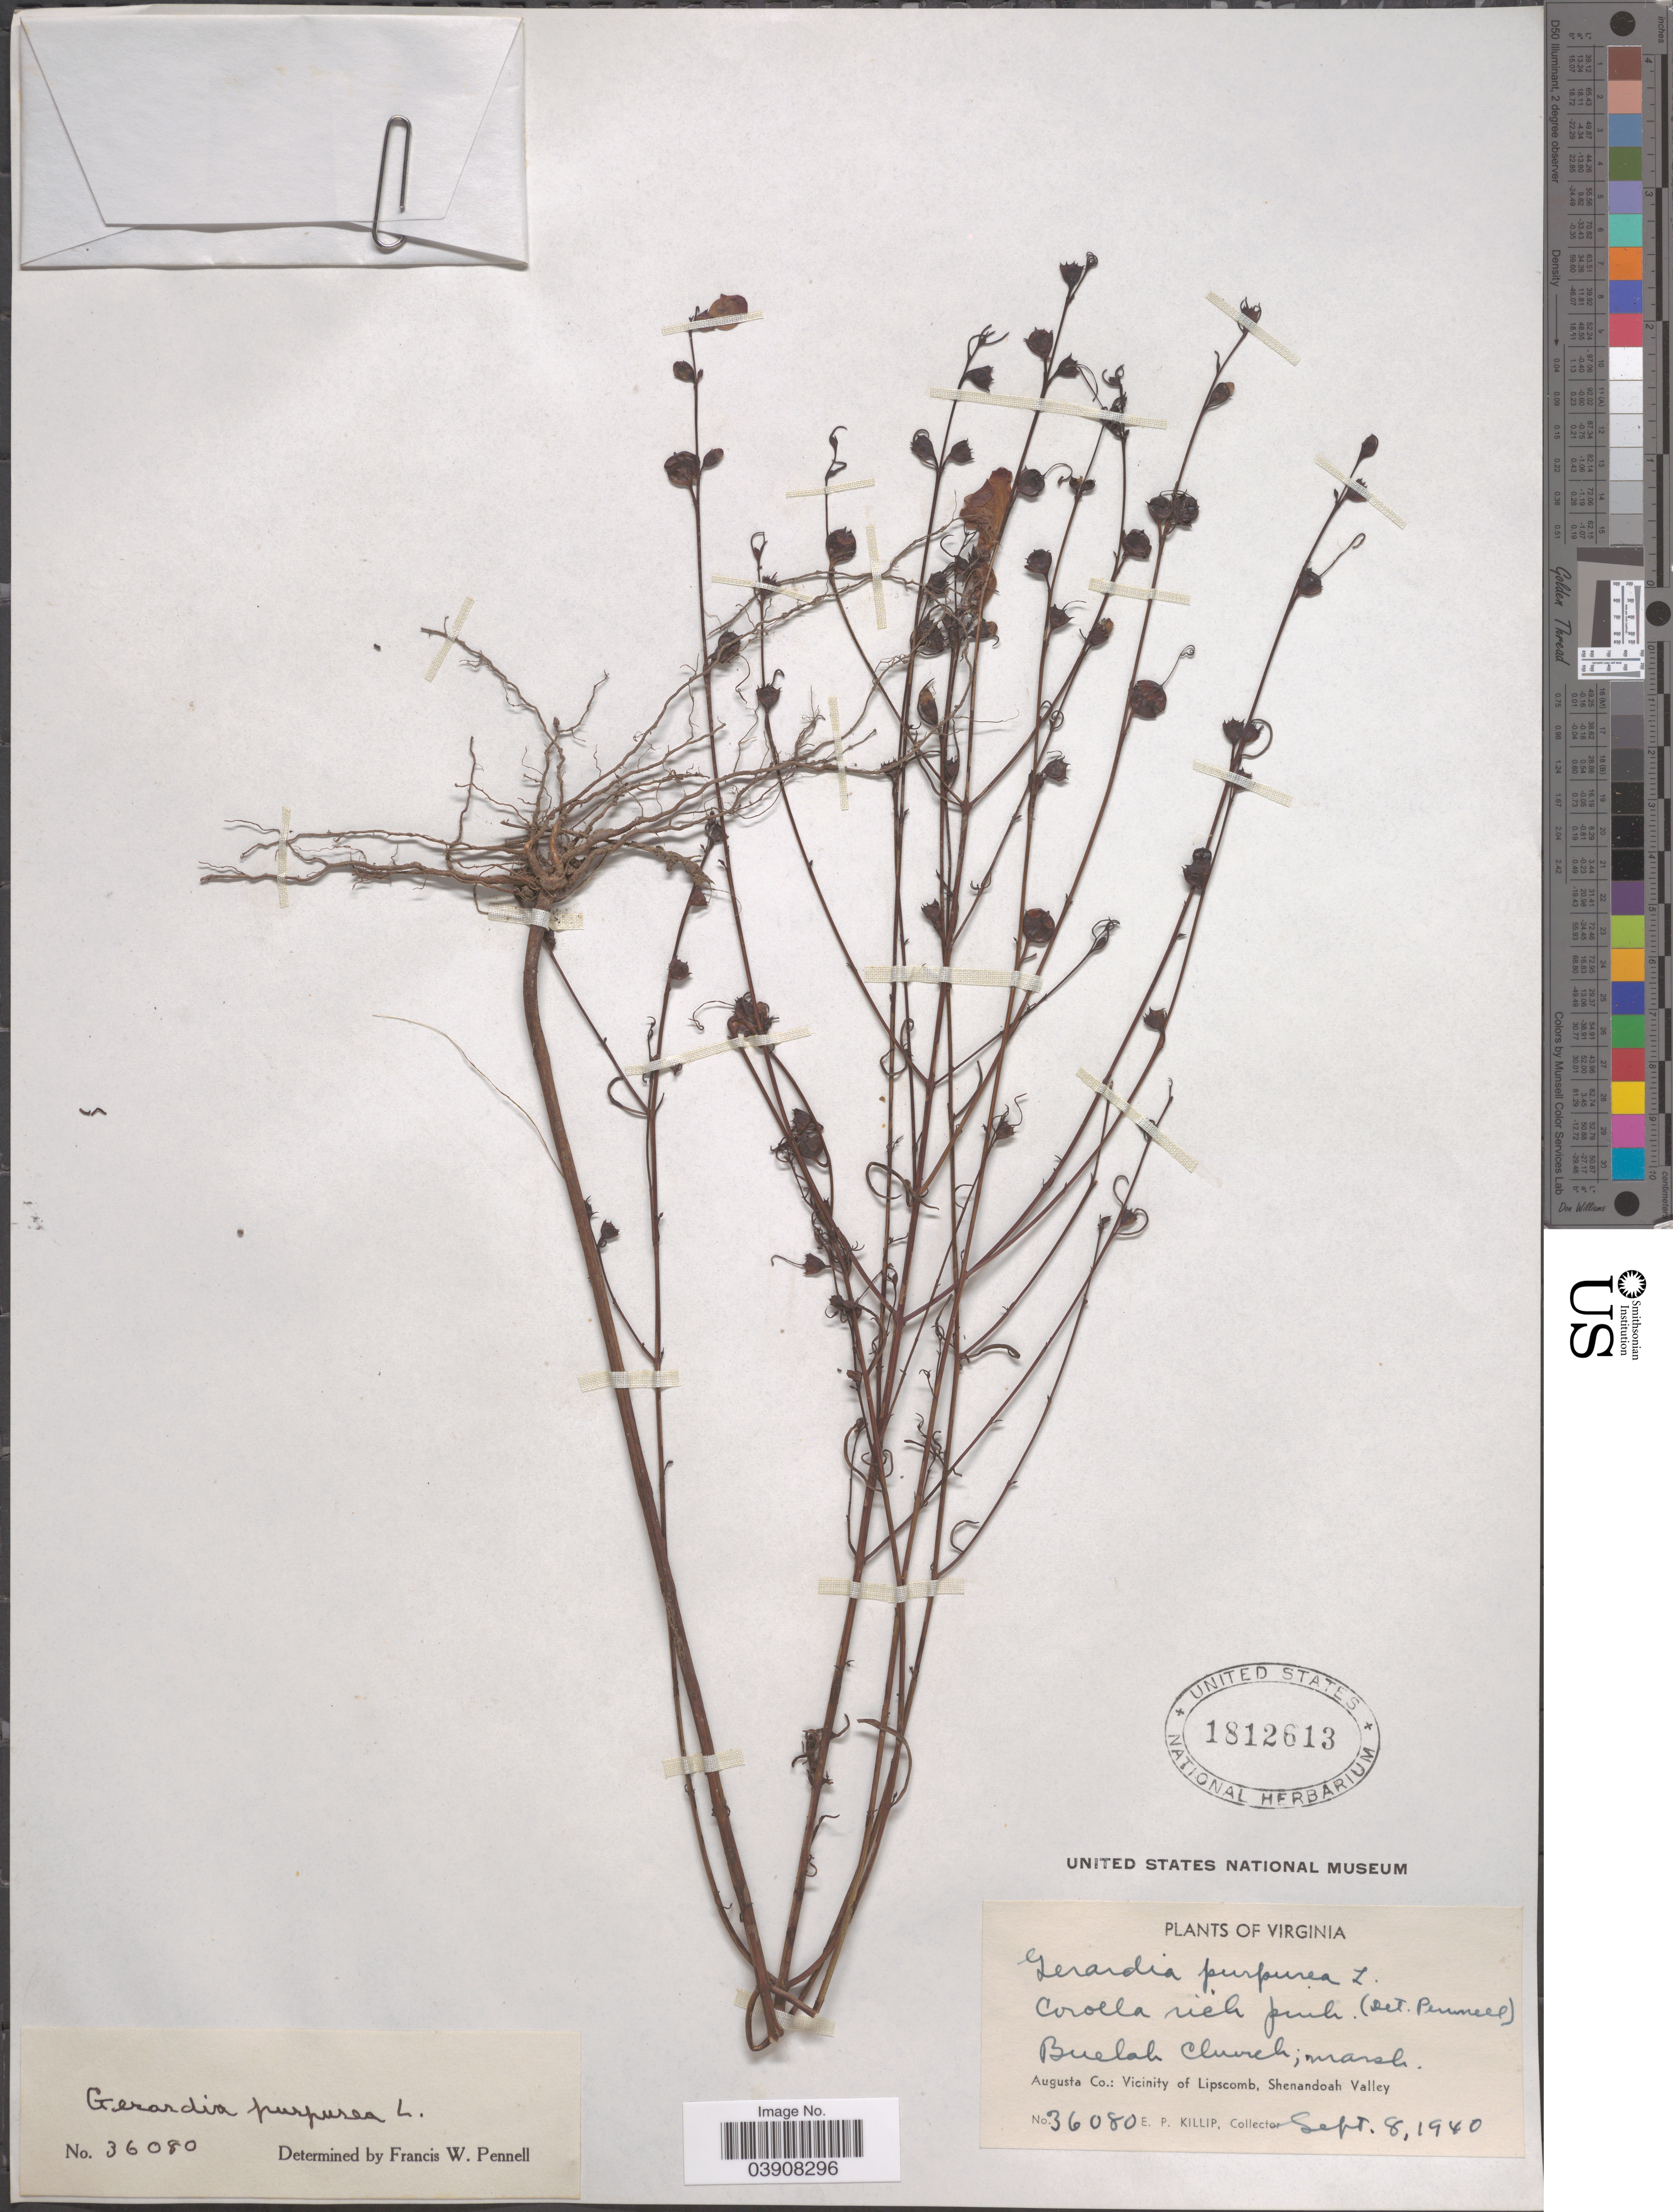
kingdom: Plantae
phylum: Tracheophyta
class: Magnoliopsida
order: Lamiales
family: Orobanchaceae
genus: Agalinis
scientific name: Agalinis purpurea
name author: (L.) Pennell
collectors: E. P. Killip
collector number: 36080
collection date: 1940-09-08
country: United States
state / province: Virginia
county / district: Augusta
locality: Buelah Church; Augusta Co.: Vicinity of Lipscomb, Shenandoah Valley.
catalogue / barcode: US 1812613